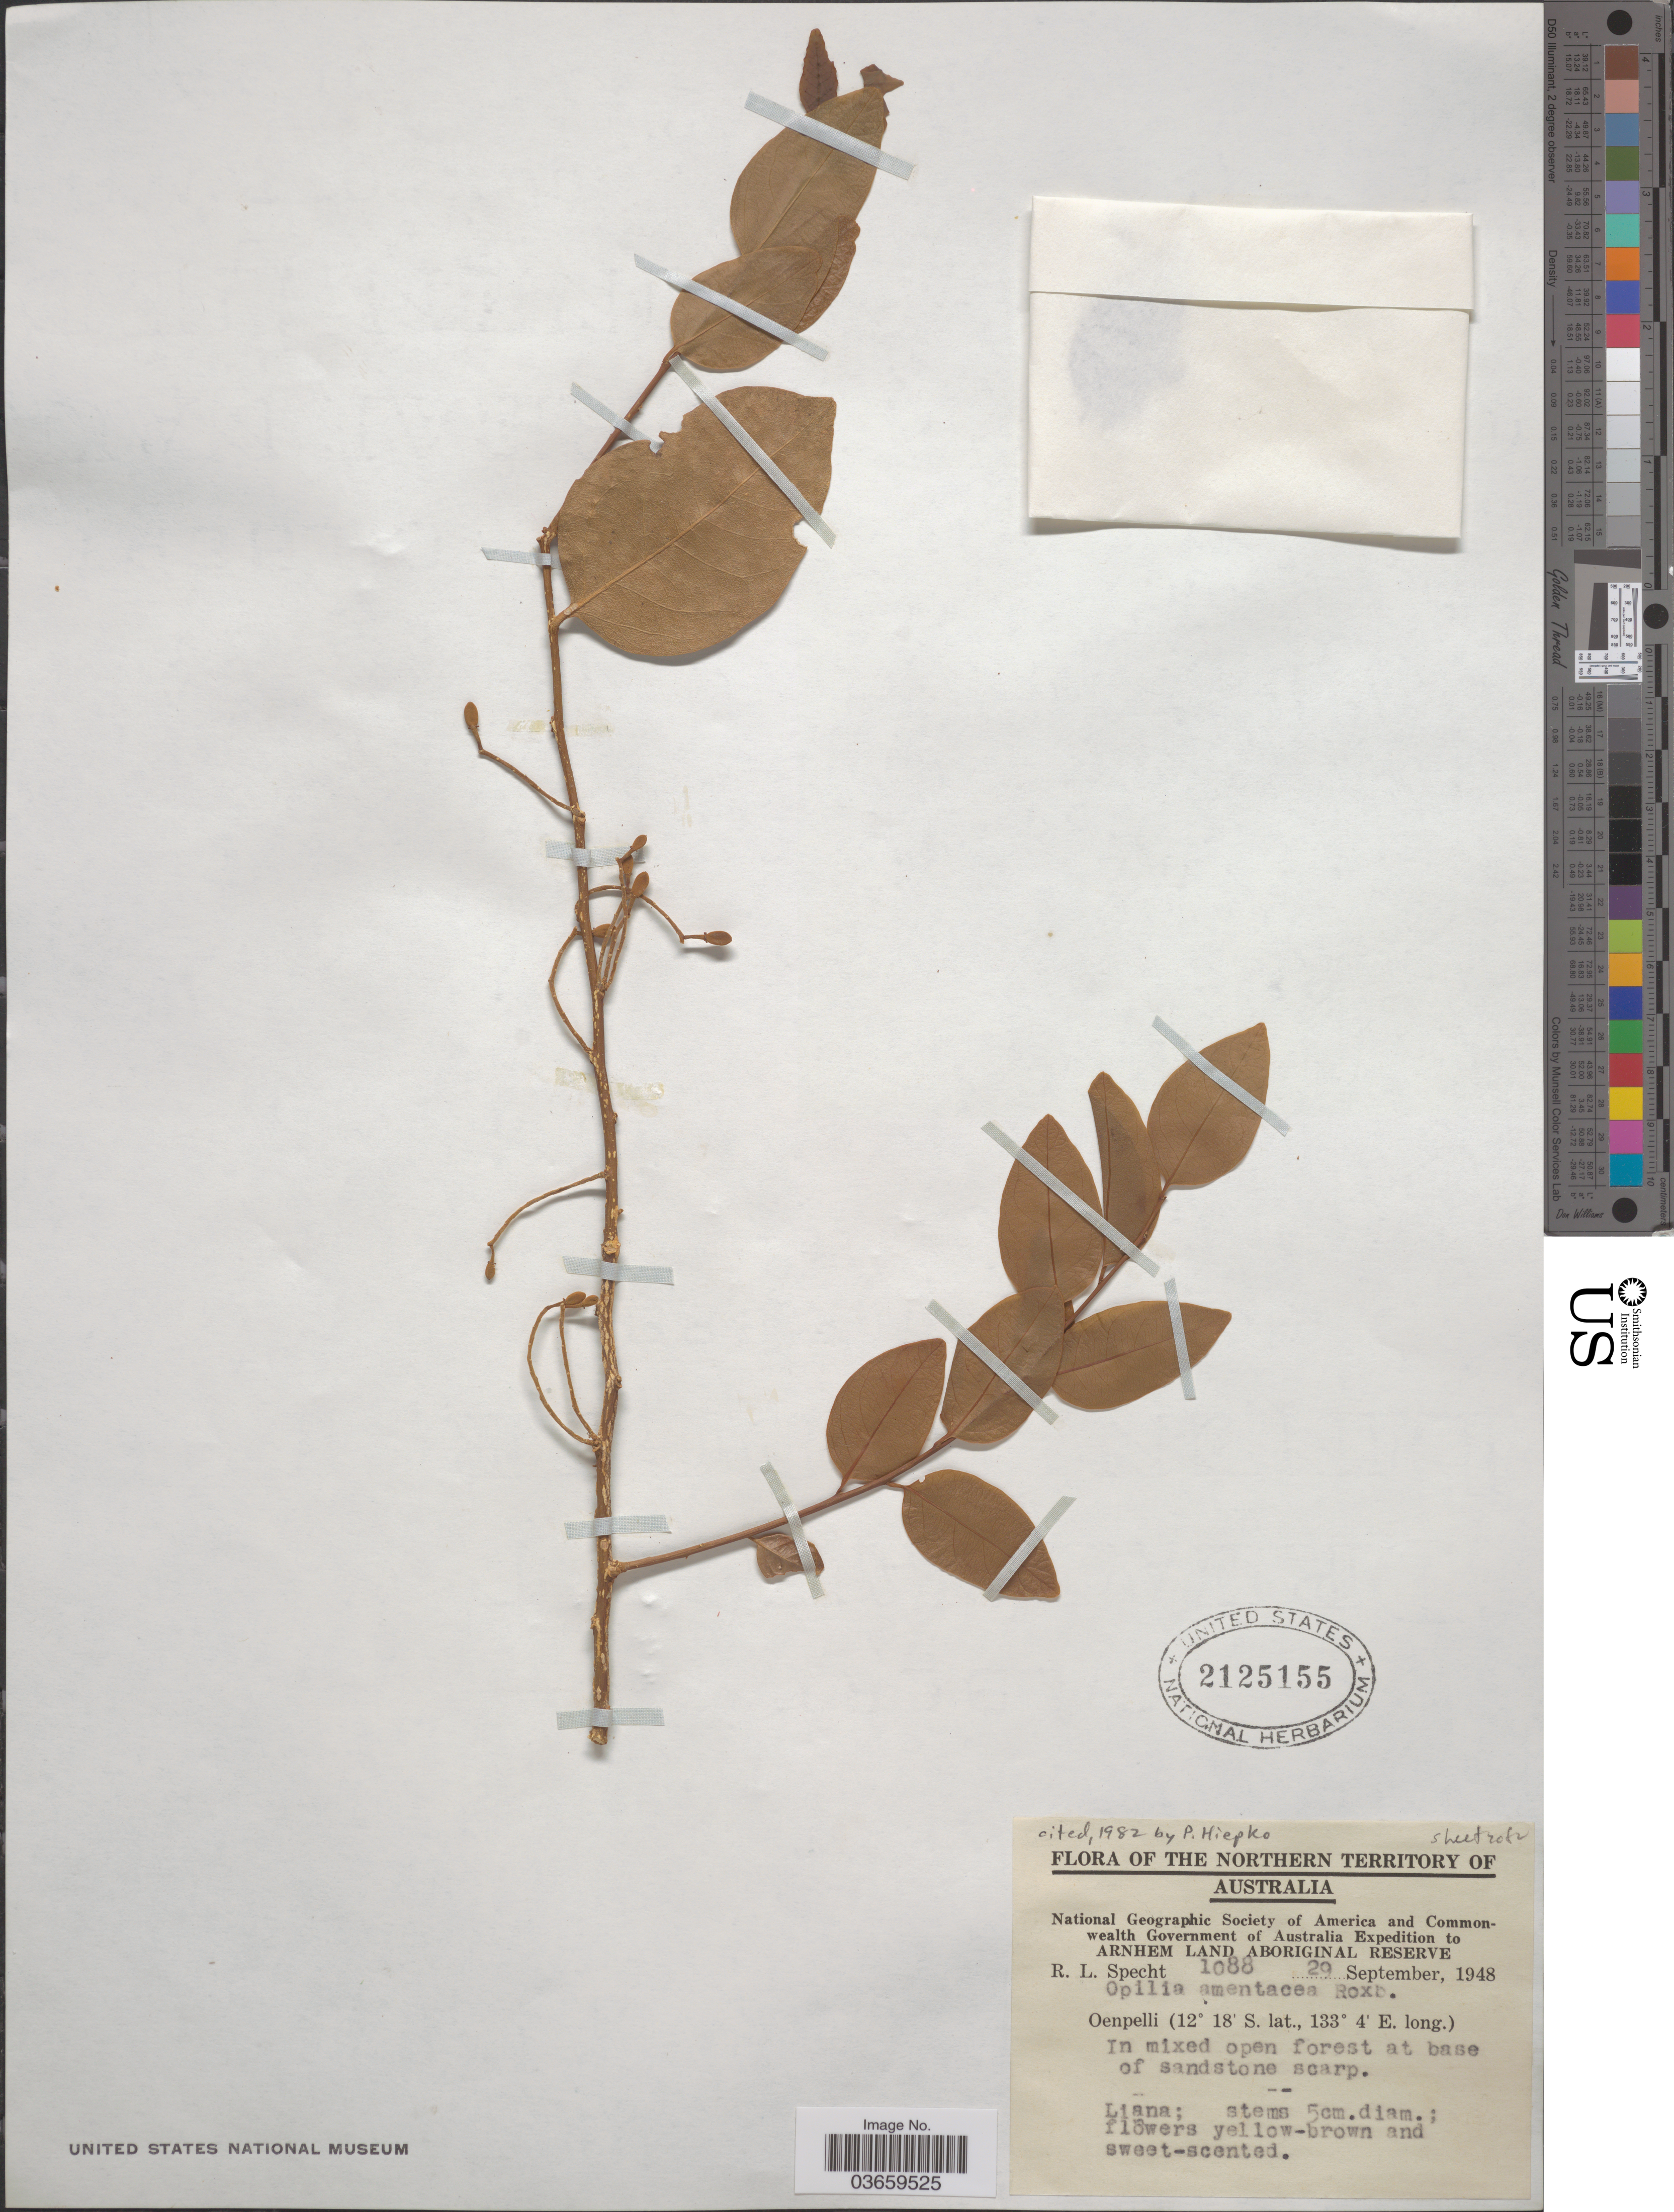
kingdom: Plantae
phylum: Tracheophyta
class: Magnoliopsida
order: Santalales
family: Opiliaceae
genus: Opilia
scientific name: Opilia amentacea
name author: Roxb.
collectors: R. L. Specht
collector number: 1088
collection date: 1948-09-20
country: Australia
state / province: Northern Territory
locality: Arnhem Land Aboriginal Reserve. Oenpelli.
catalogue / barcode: US 2125155